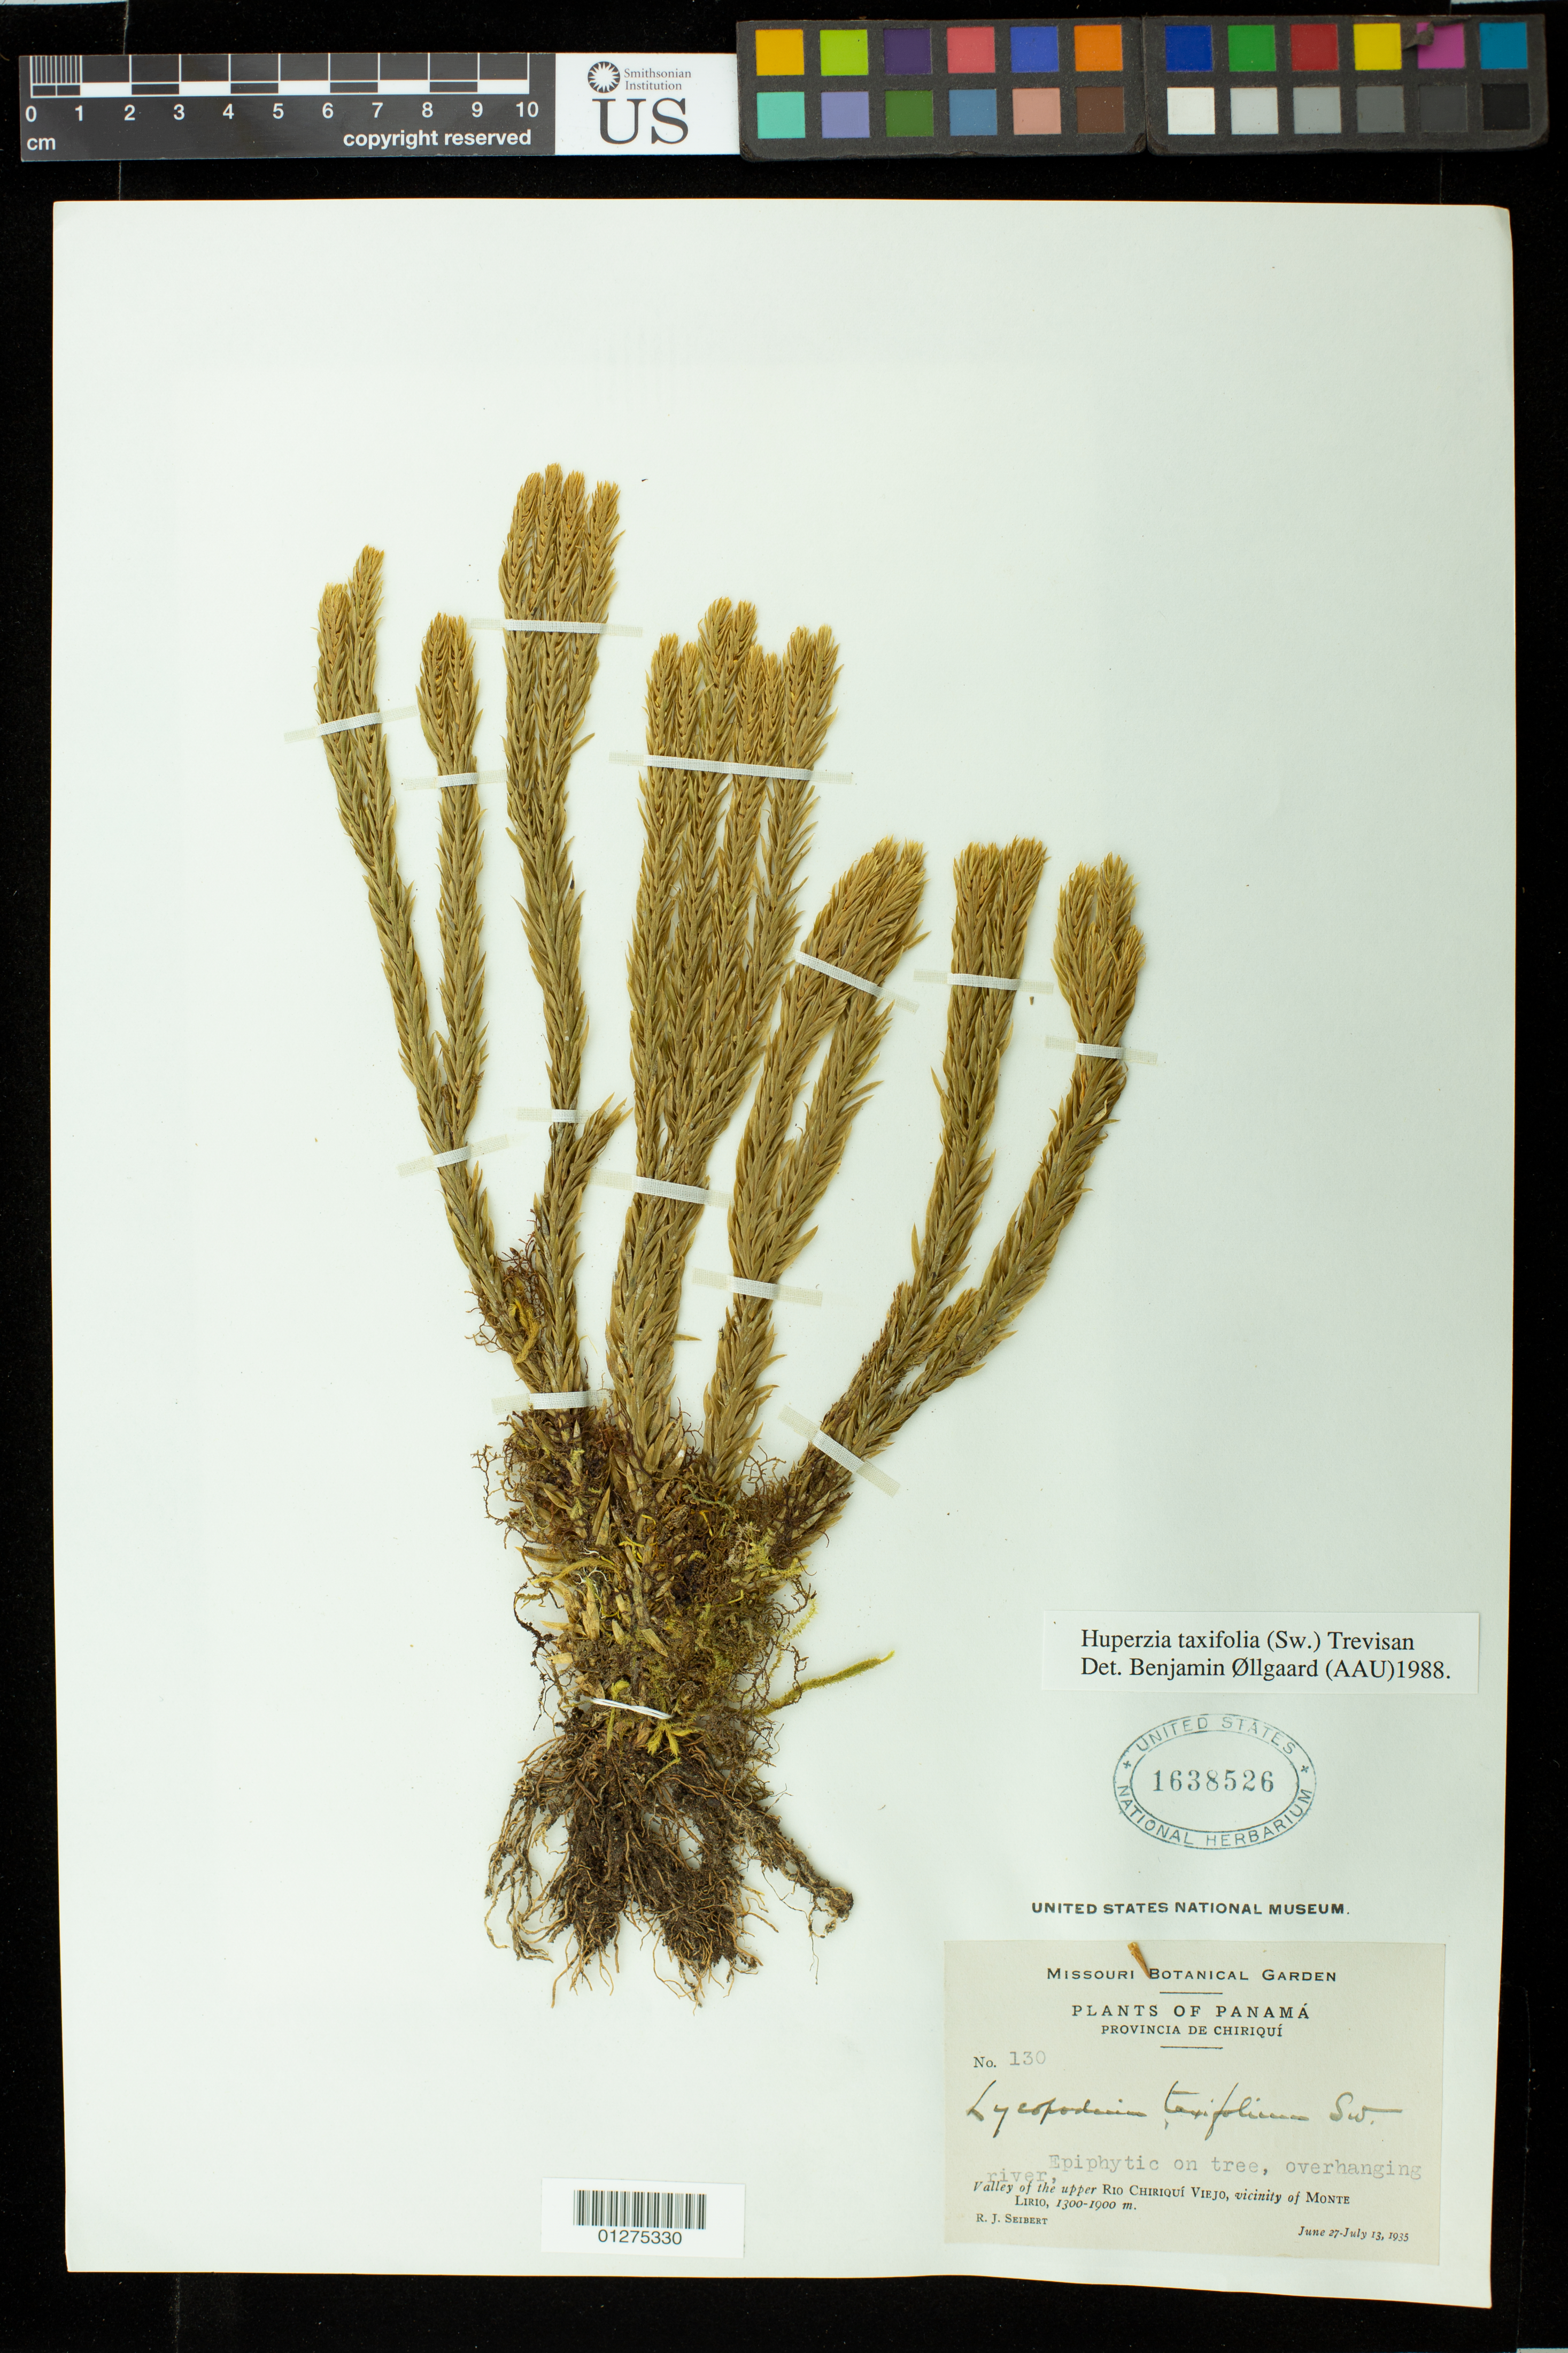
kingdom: Plantae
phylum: Tracheophyta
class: Lycopodiopsida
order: Lycopodiales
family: Lycopodiaceae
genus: Phlegmariurus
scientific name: Phlegmariurus taxifolius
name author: (Sw.) Á. Löve & D. Löve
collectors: R. J. Seibert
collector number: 130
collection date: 1935-06-27/1935-07-13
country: Panama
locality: Valley of the upper Rio Chiriqui Viejo, vicinity of Monte Lirio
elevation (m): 1300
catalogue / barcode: US 1638526